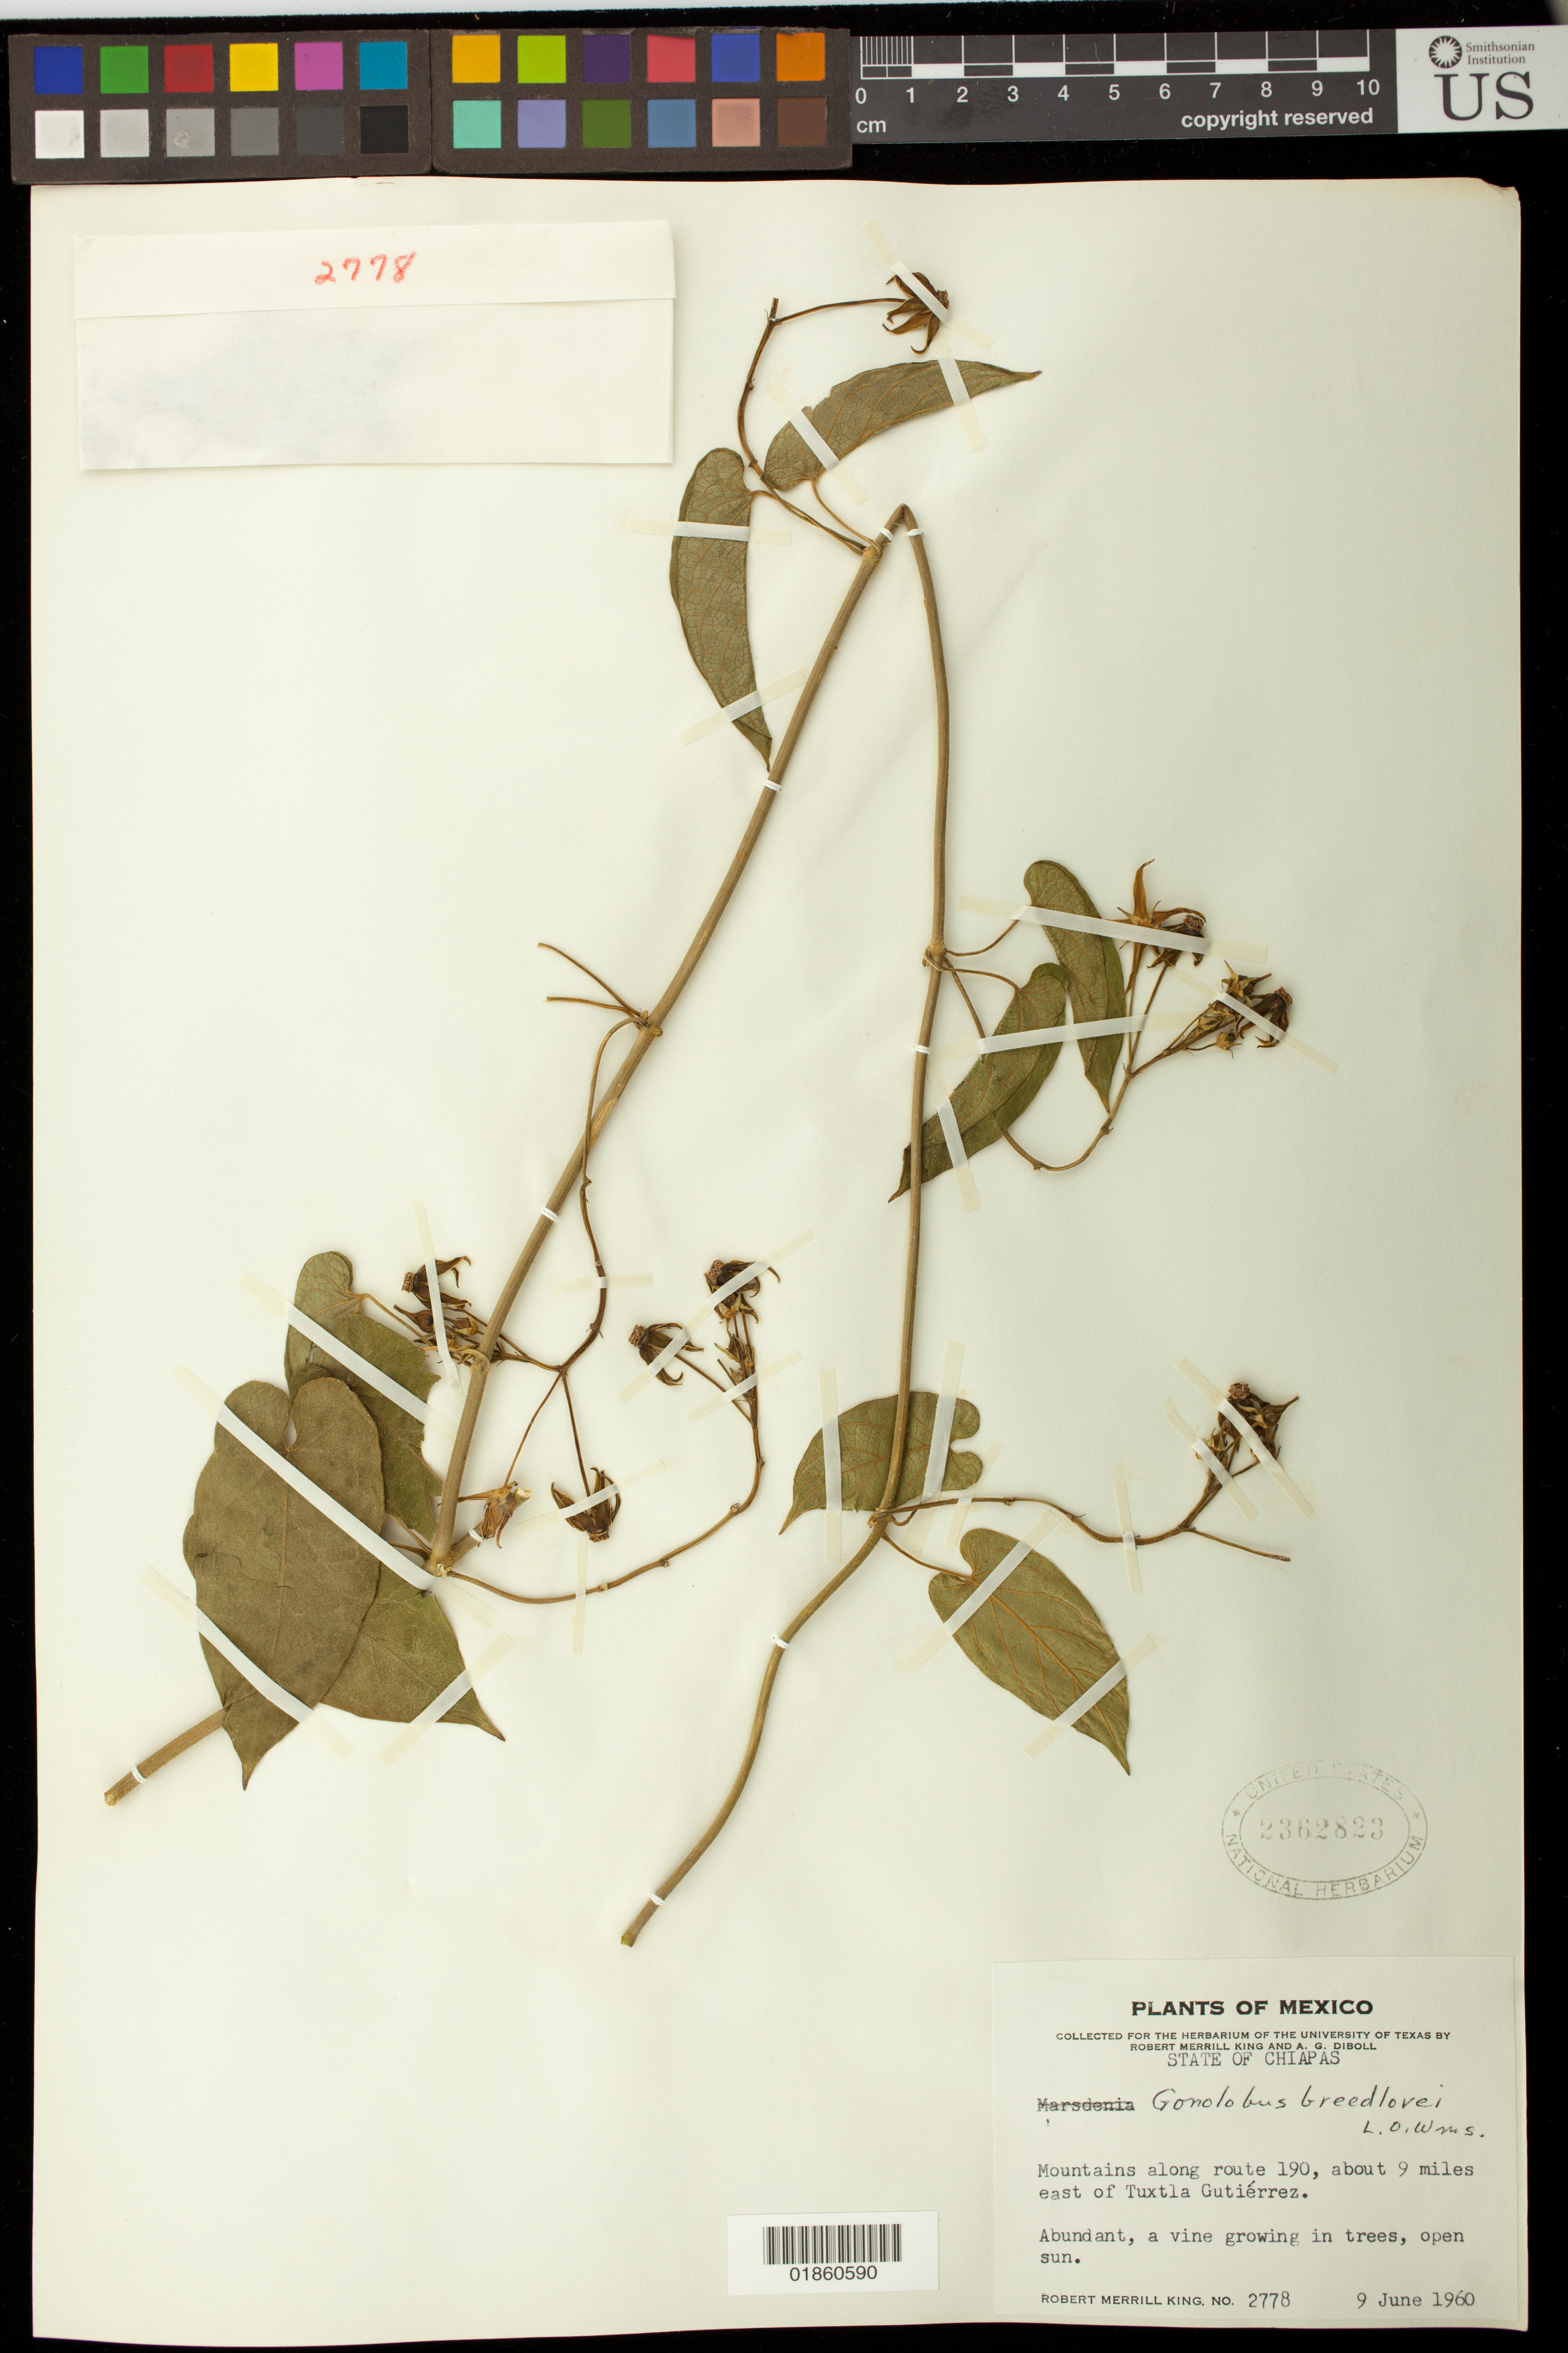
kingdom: Plantae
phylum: Tracheophyta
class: Magnoliopsida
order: Gentianales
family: Apocynaceae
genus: Gonolobus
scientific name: Gonolobus breedlovei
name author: L.O. Williams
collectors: R. M. King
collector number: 2778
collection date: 1960-06-09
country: Mexico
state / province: Chiapas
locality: Mountains along route 190, about 9 miles east of Tuxtla Gutiérrez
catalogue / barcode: US 2362823